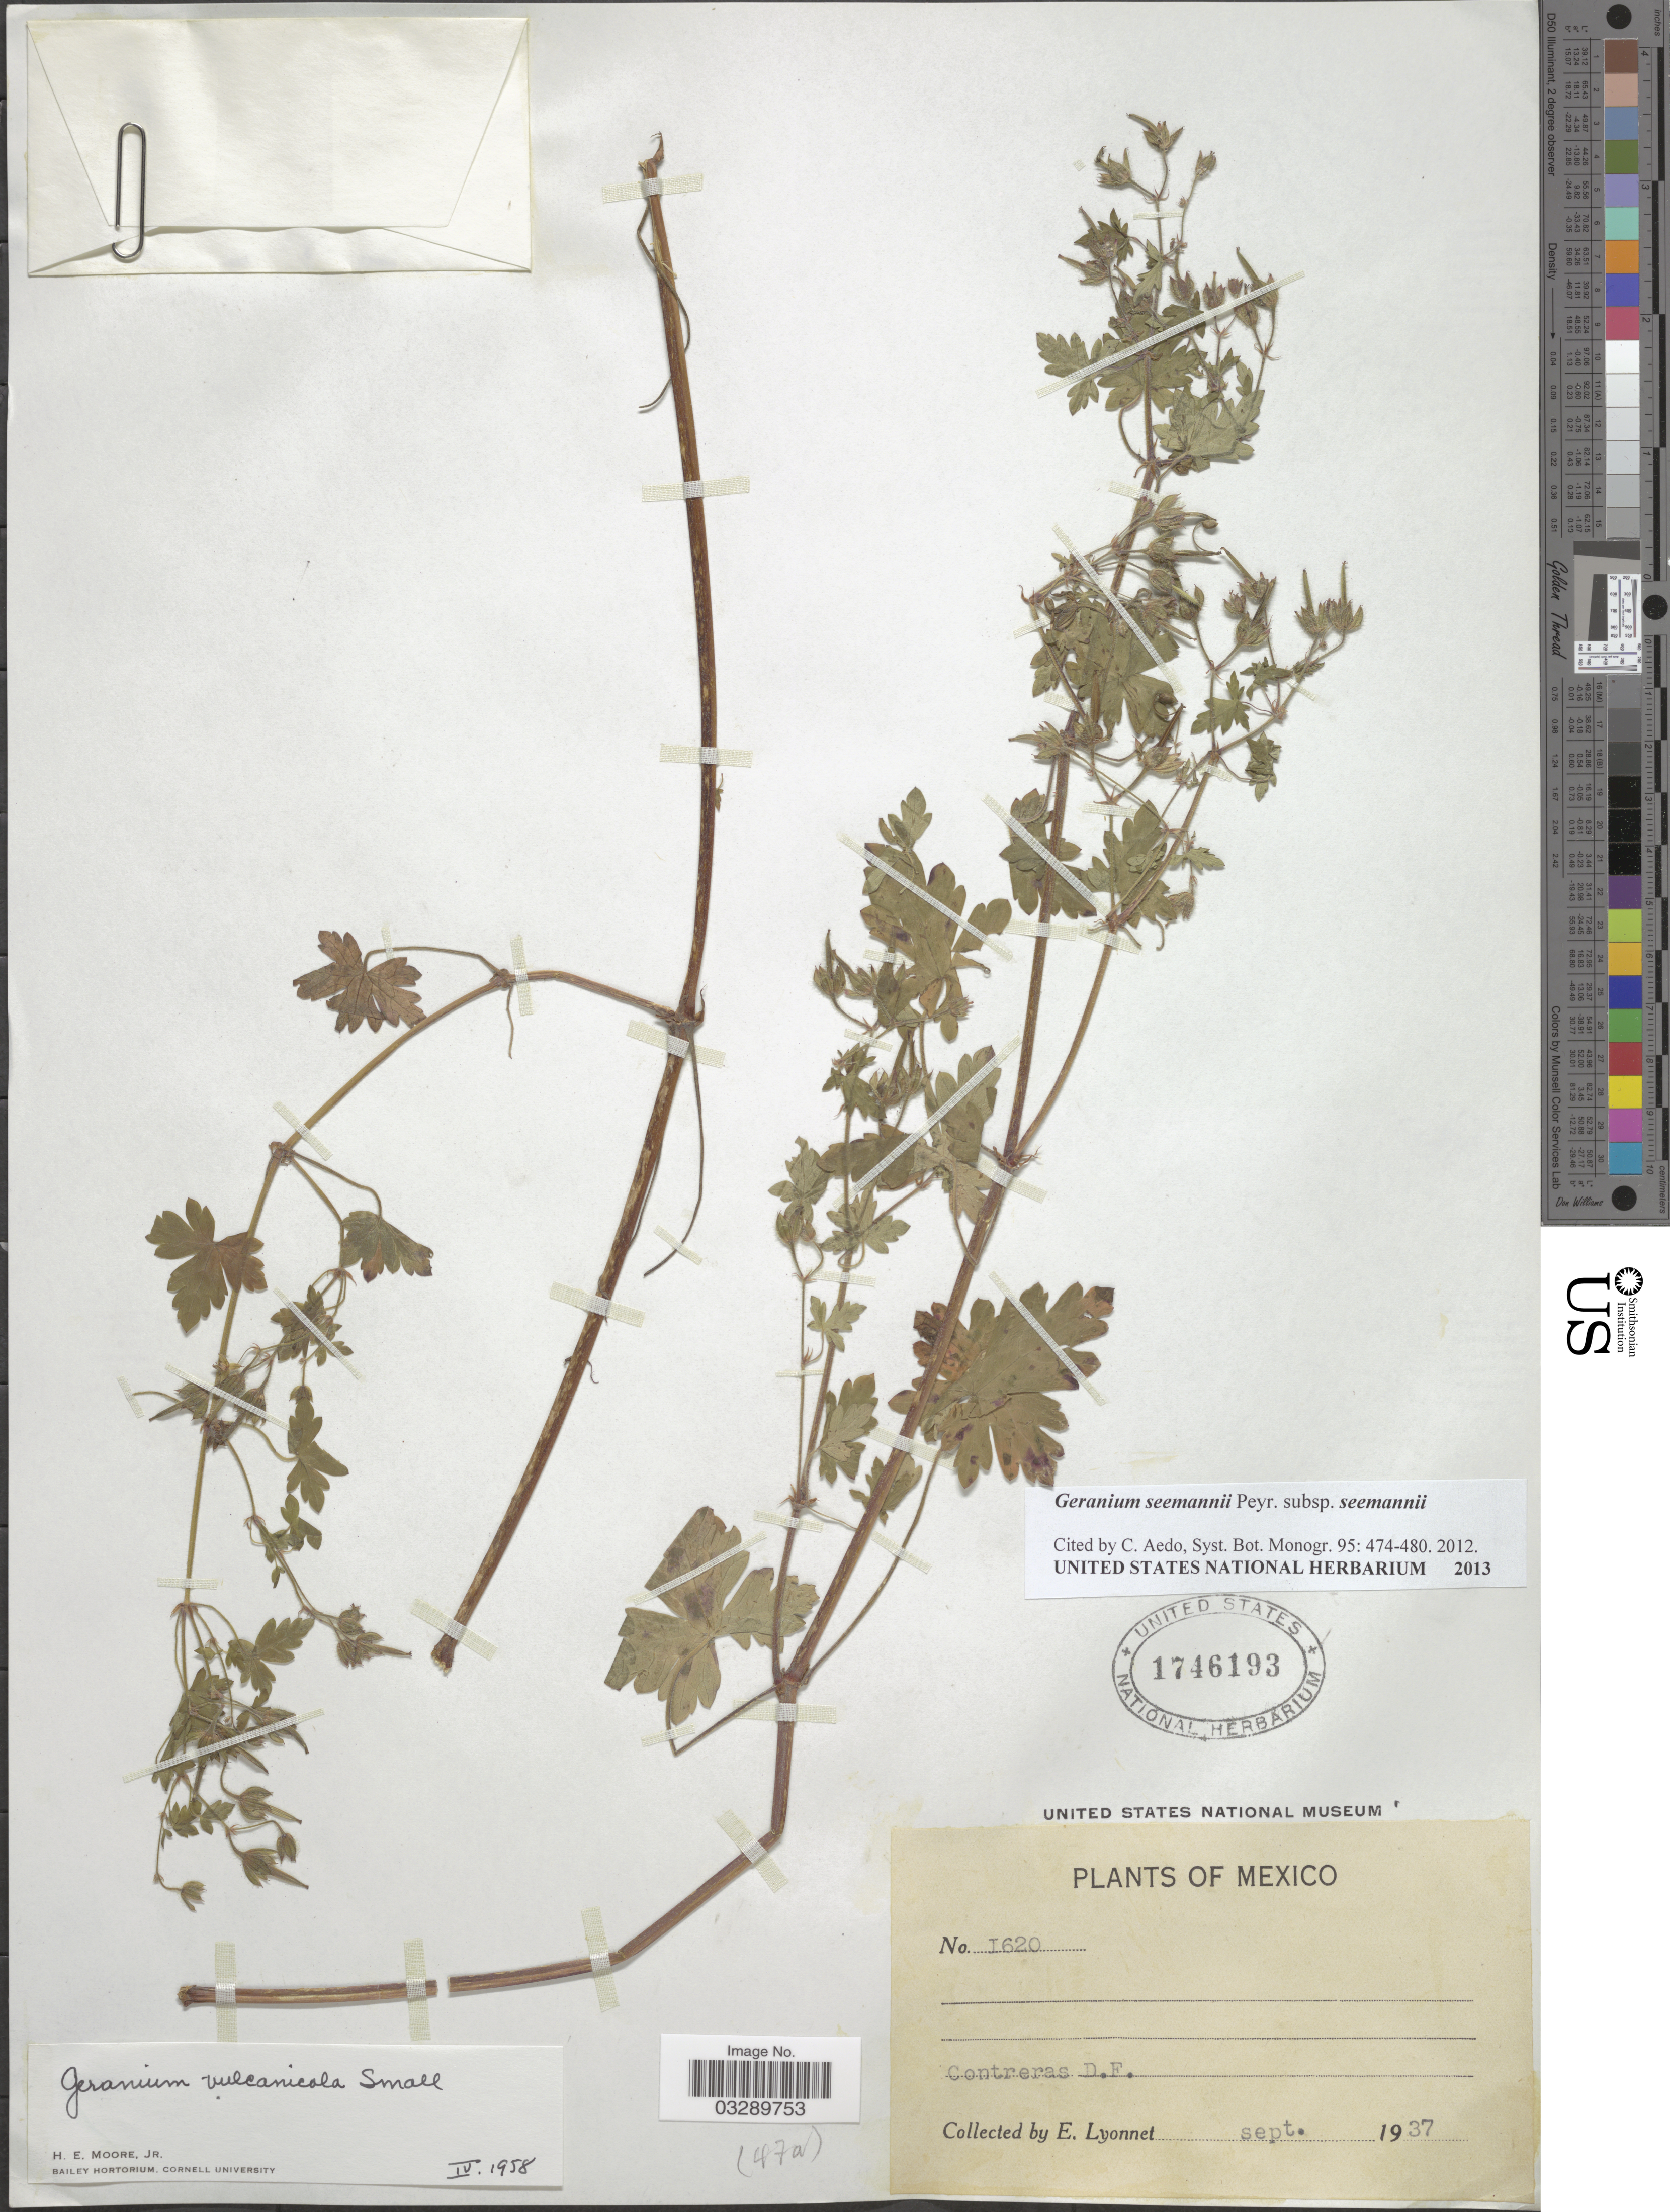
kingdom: Plantae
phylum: Tracheophyta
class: Magnoliopsida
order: Geraniales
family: Geraniaceae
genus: Geranium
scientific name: Geranium seemannii subsp. seemannii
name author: Peyr.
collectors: E. Lyonnet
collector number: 1620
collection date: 1937-09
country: Mexico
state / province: Distrito Federal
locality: Contreras.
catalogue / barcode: US 1746193